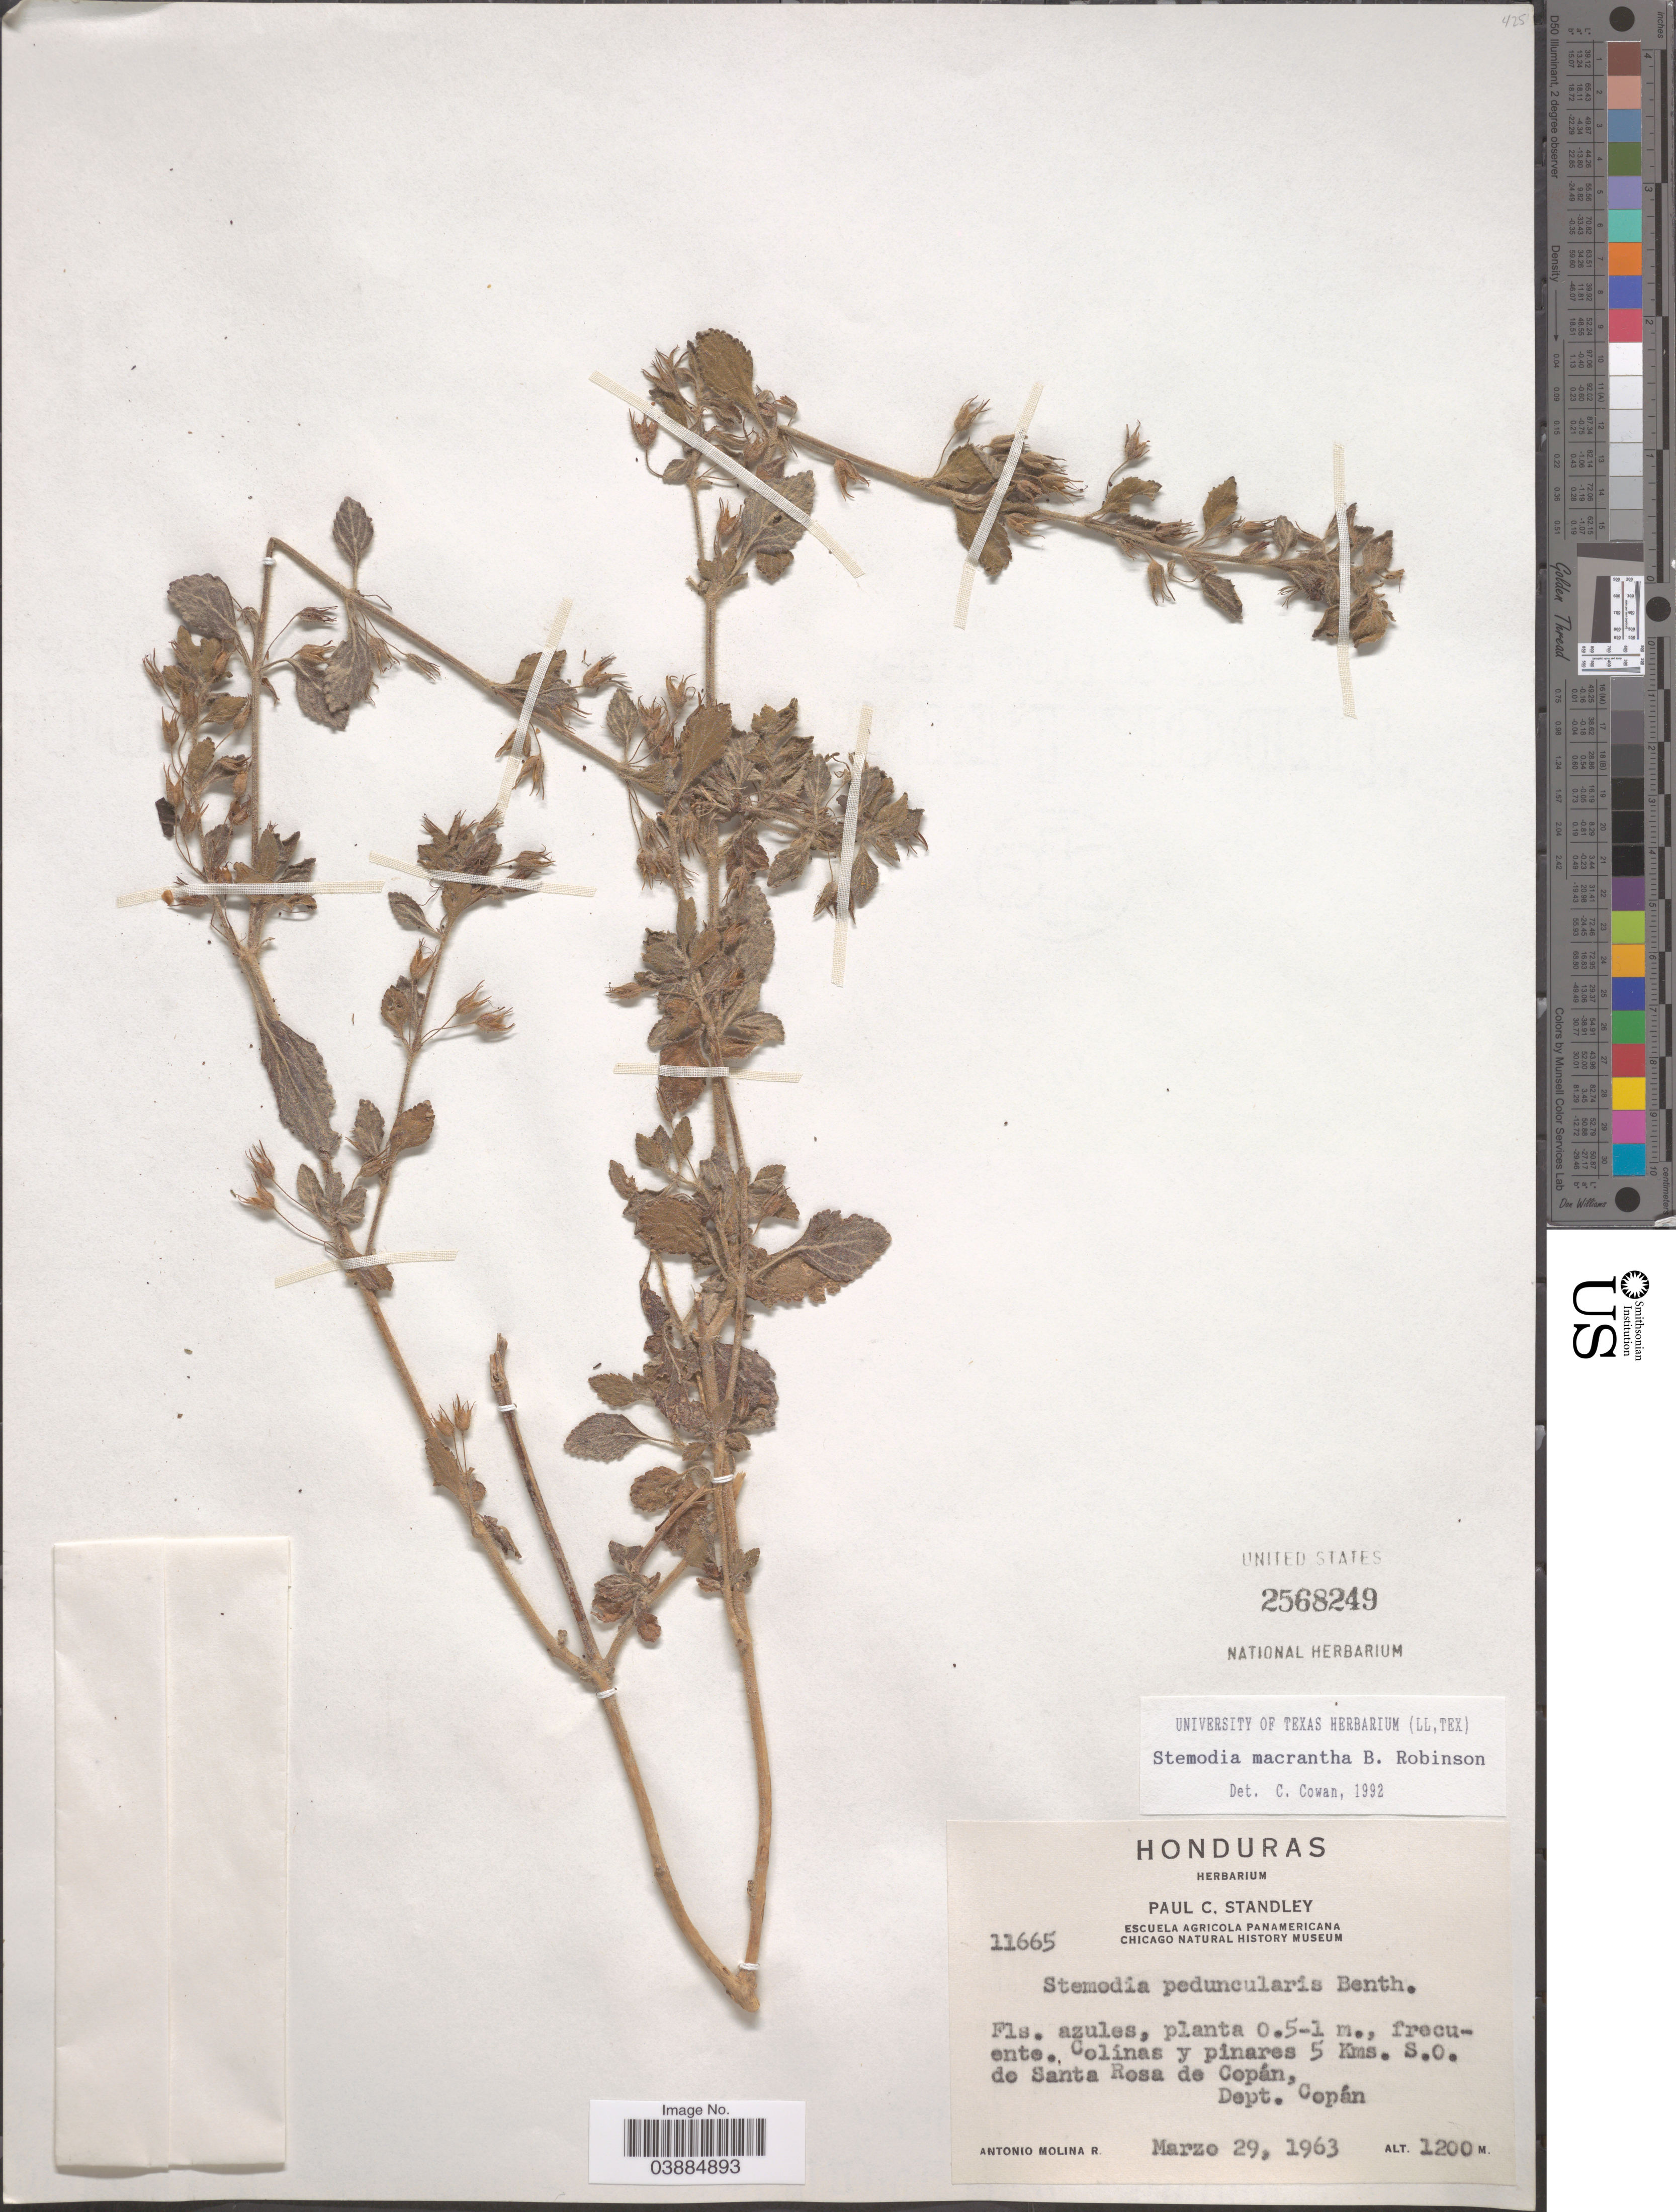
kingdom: Plantae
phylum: Tracheophyta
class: Magnoliopsida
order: Lamiales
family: Plantaginaceae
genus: Stemodia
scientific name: Stemodia micrantha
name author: Brandegee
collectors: A. Molina R.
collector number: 11665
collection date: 1963-03-29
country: Honduras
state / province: Copan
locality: Colínas y pinares 5 Kms. S. O. de Santa Rosa de Copán, Dept. Copán.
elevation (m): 1200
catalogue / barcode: US 2568249